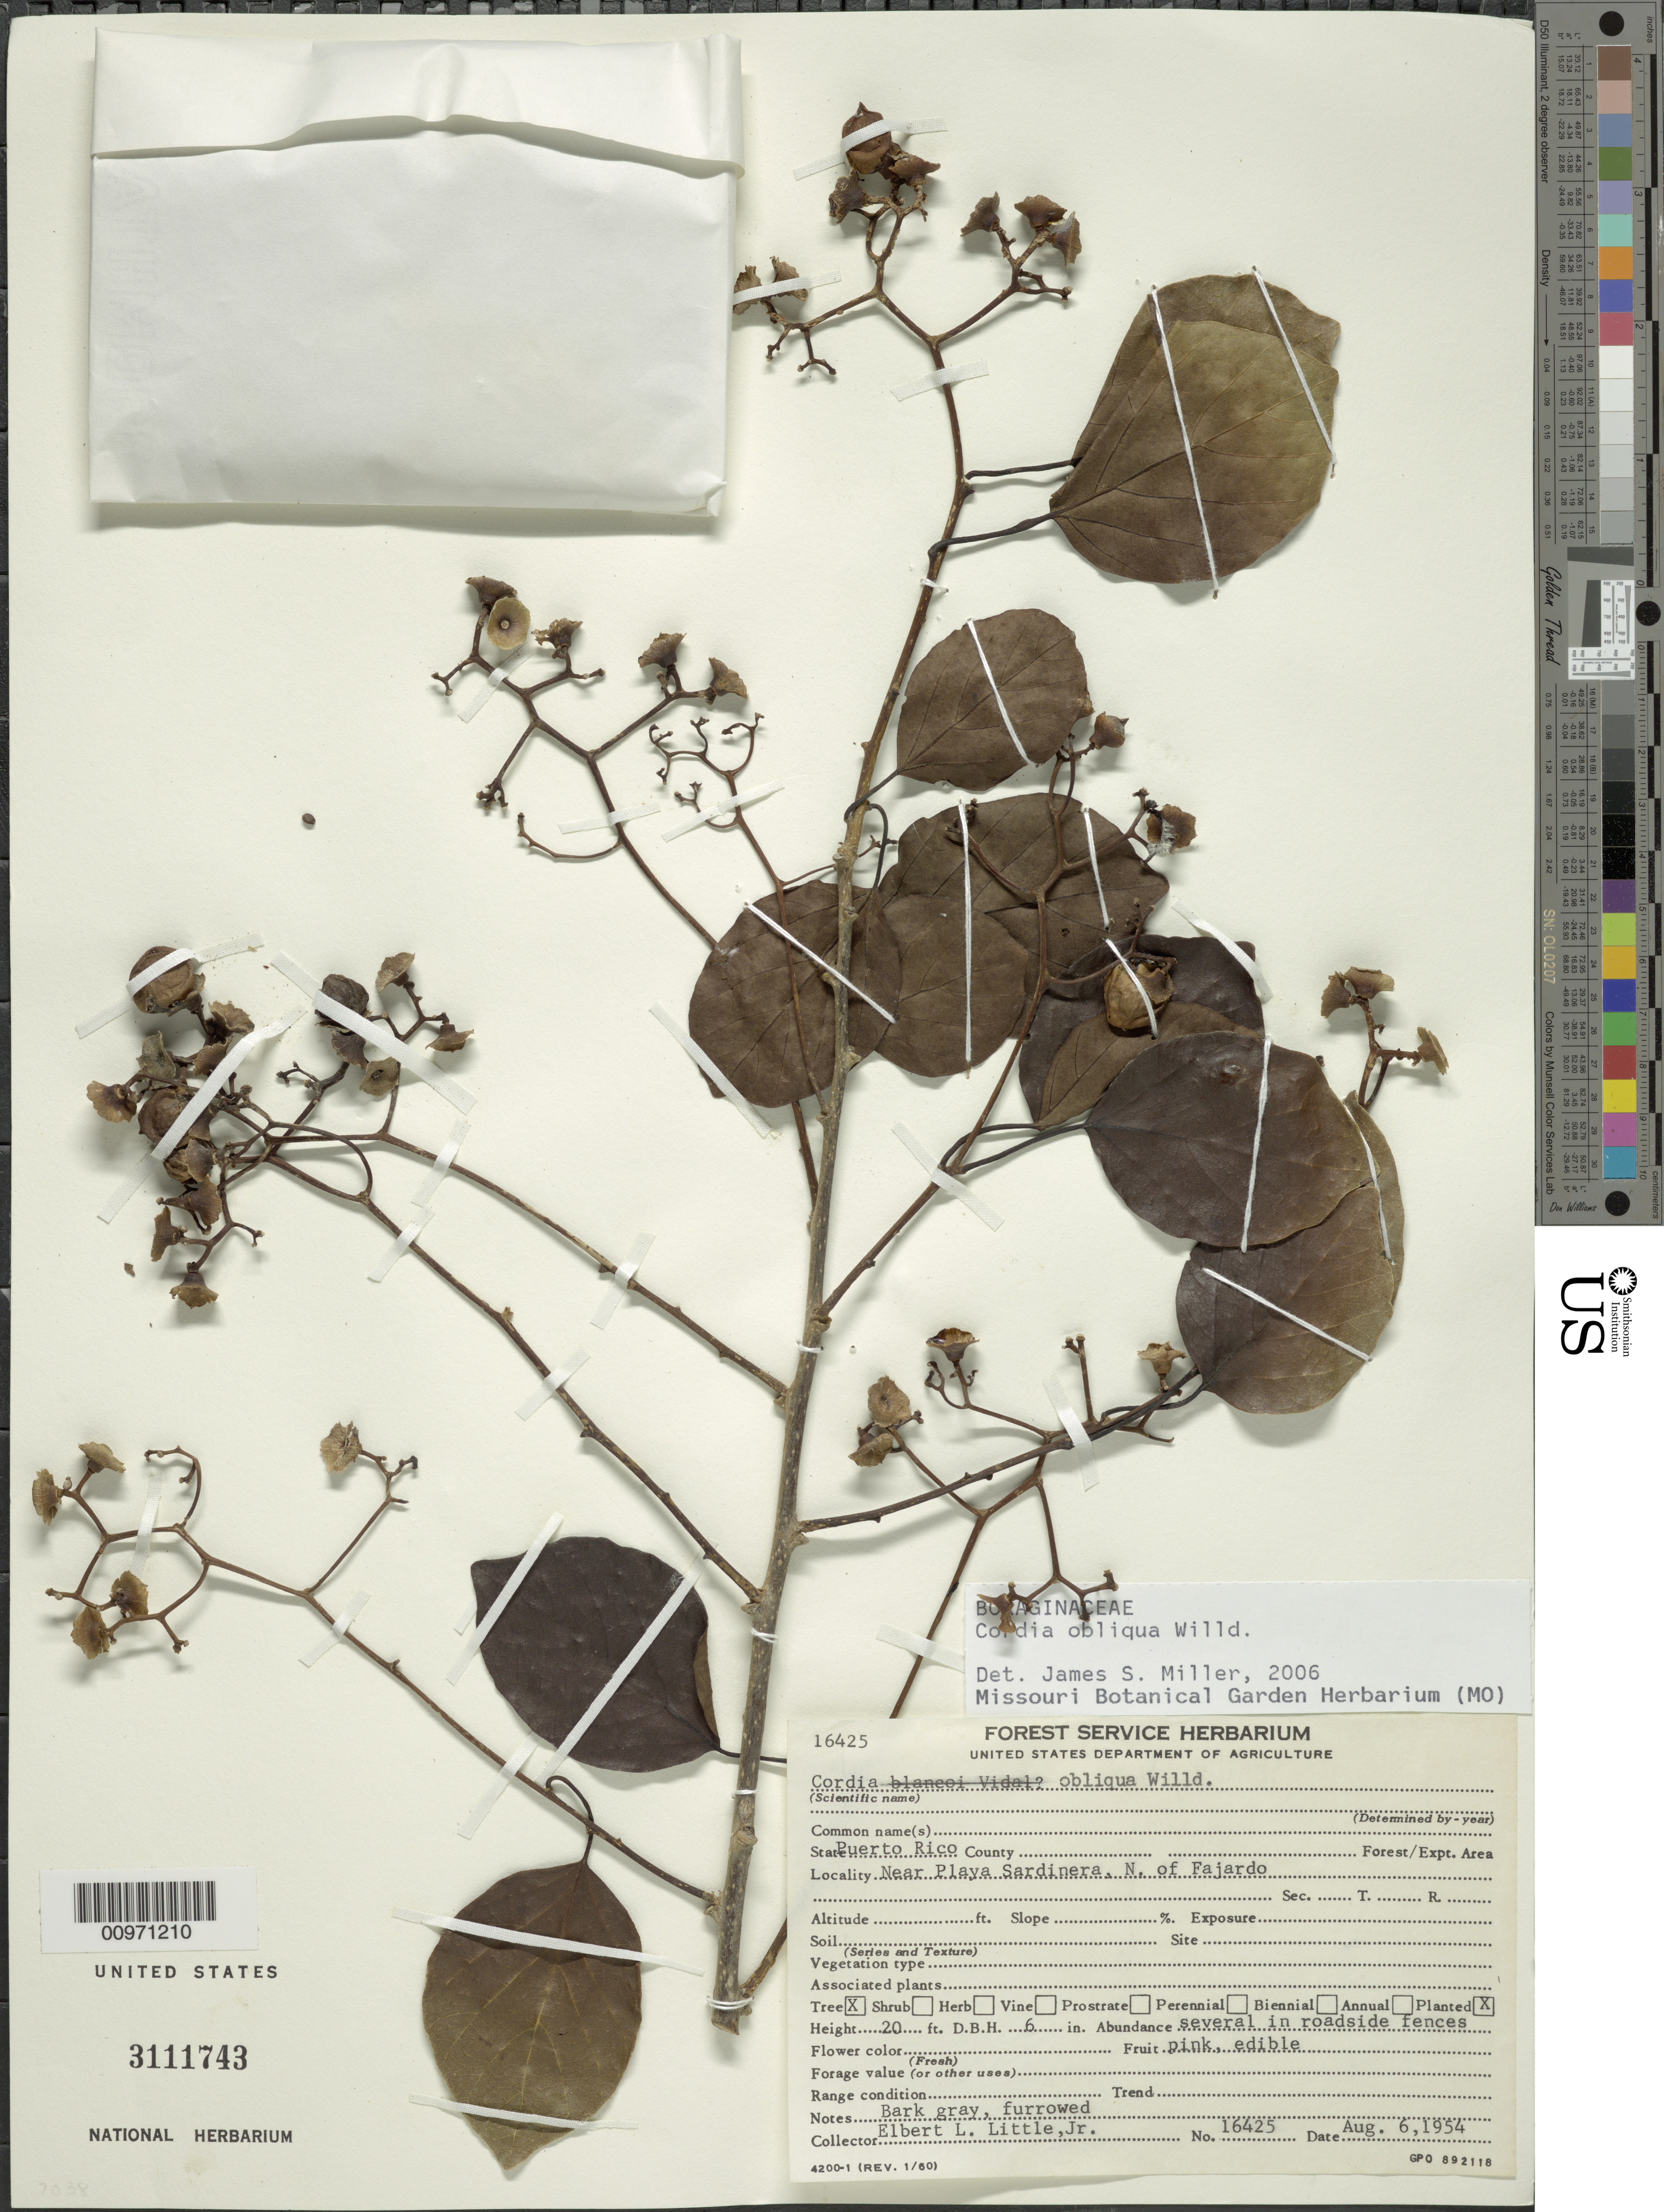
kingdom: Plantae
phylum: Tracheophyta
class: Magnoliopsida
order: Boraginales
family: Cordiaceae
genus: Cordia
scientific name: Cordia obliqua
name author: Willd.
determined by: Miller, James S., (MO), Missouri Botanical Garden (UNITED STATES)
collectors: E. L. Little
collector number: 16425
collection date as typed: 06 Aug 1954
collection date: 1954-08-06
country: Puerto Rico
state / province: Fajardo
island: Puerto Rico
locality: Near Playa Sardinera, N. of Fajardo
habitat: In roadside fences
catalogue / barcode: US 3111743